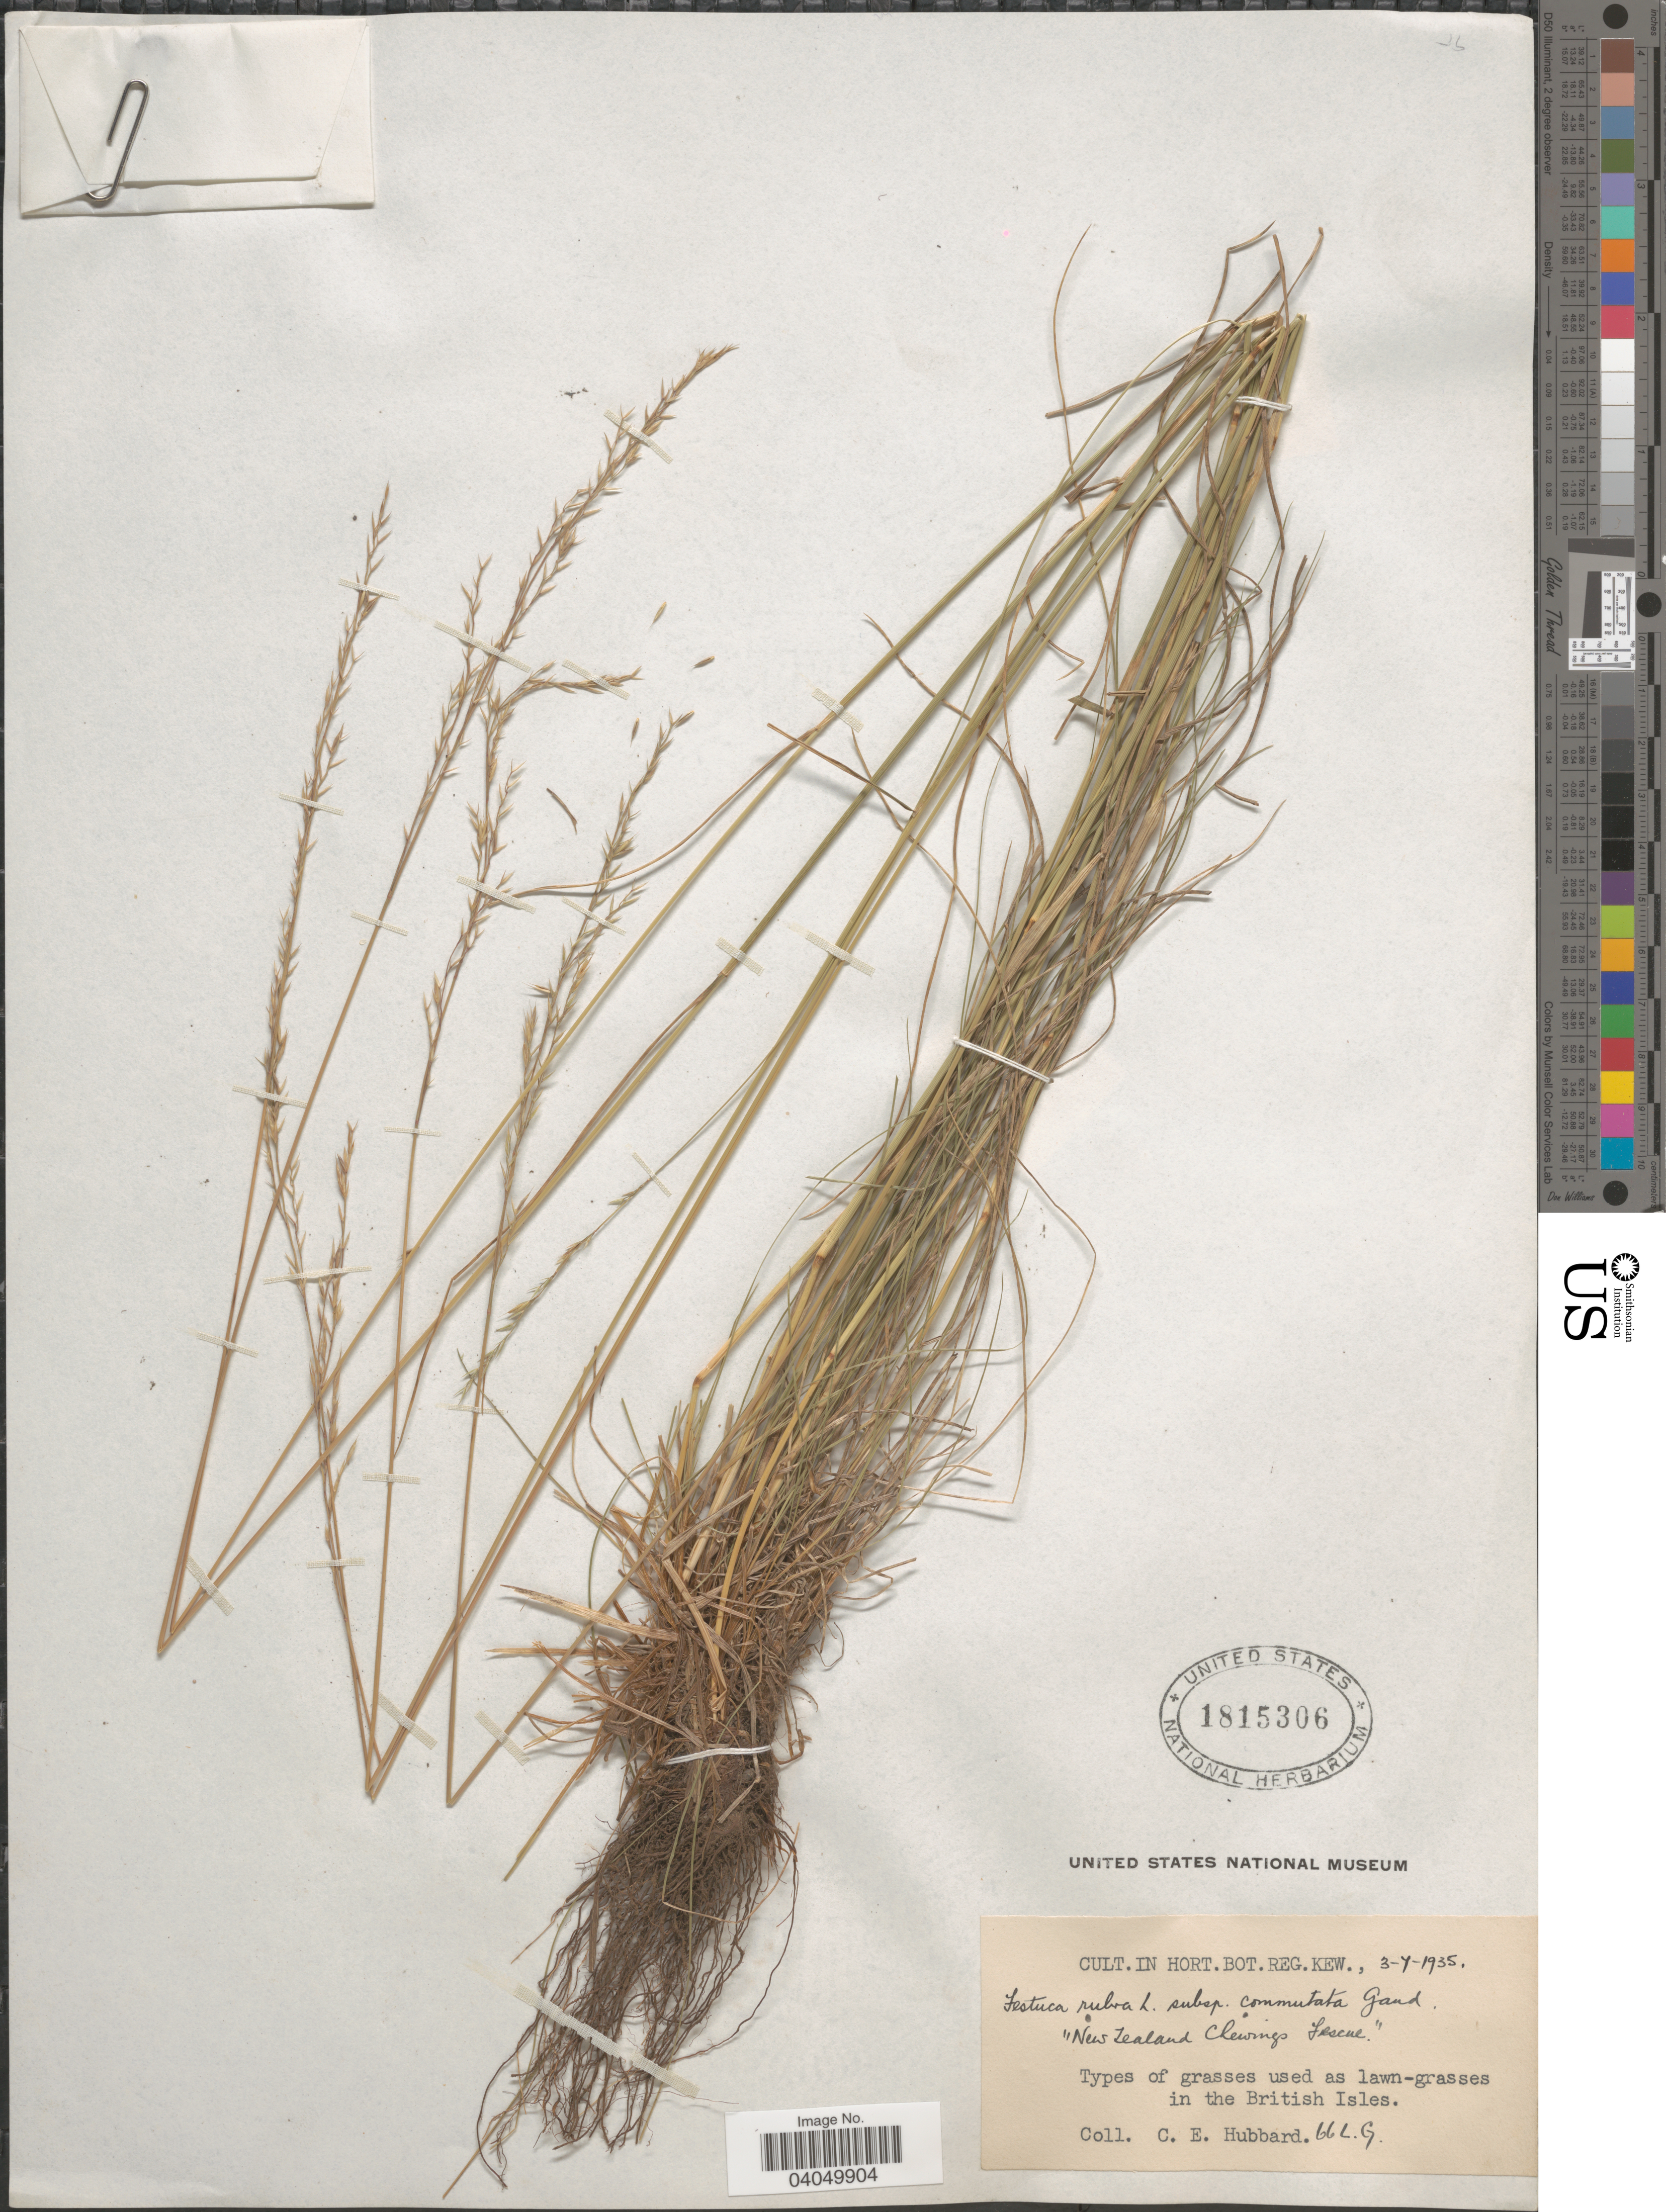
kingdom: Plantae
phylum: Tracheophyta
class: Liliopsida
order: Poales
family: Poaceae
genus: Festuca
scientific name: Festuca rubra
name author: L.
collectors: C. E. Hubbard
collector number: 66L.G.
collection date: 1935-07-03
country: United Kingdom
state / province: England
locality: In Hort. Bot. Reg. Kew.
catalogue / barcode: US 1815306